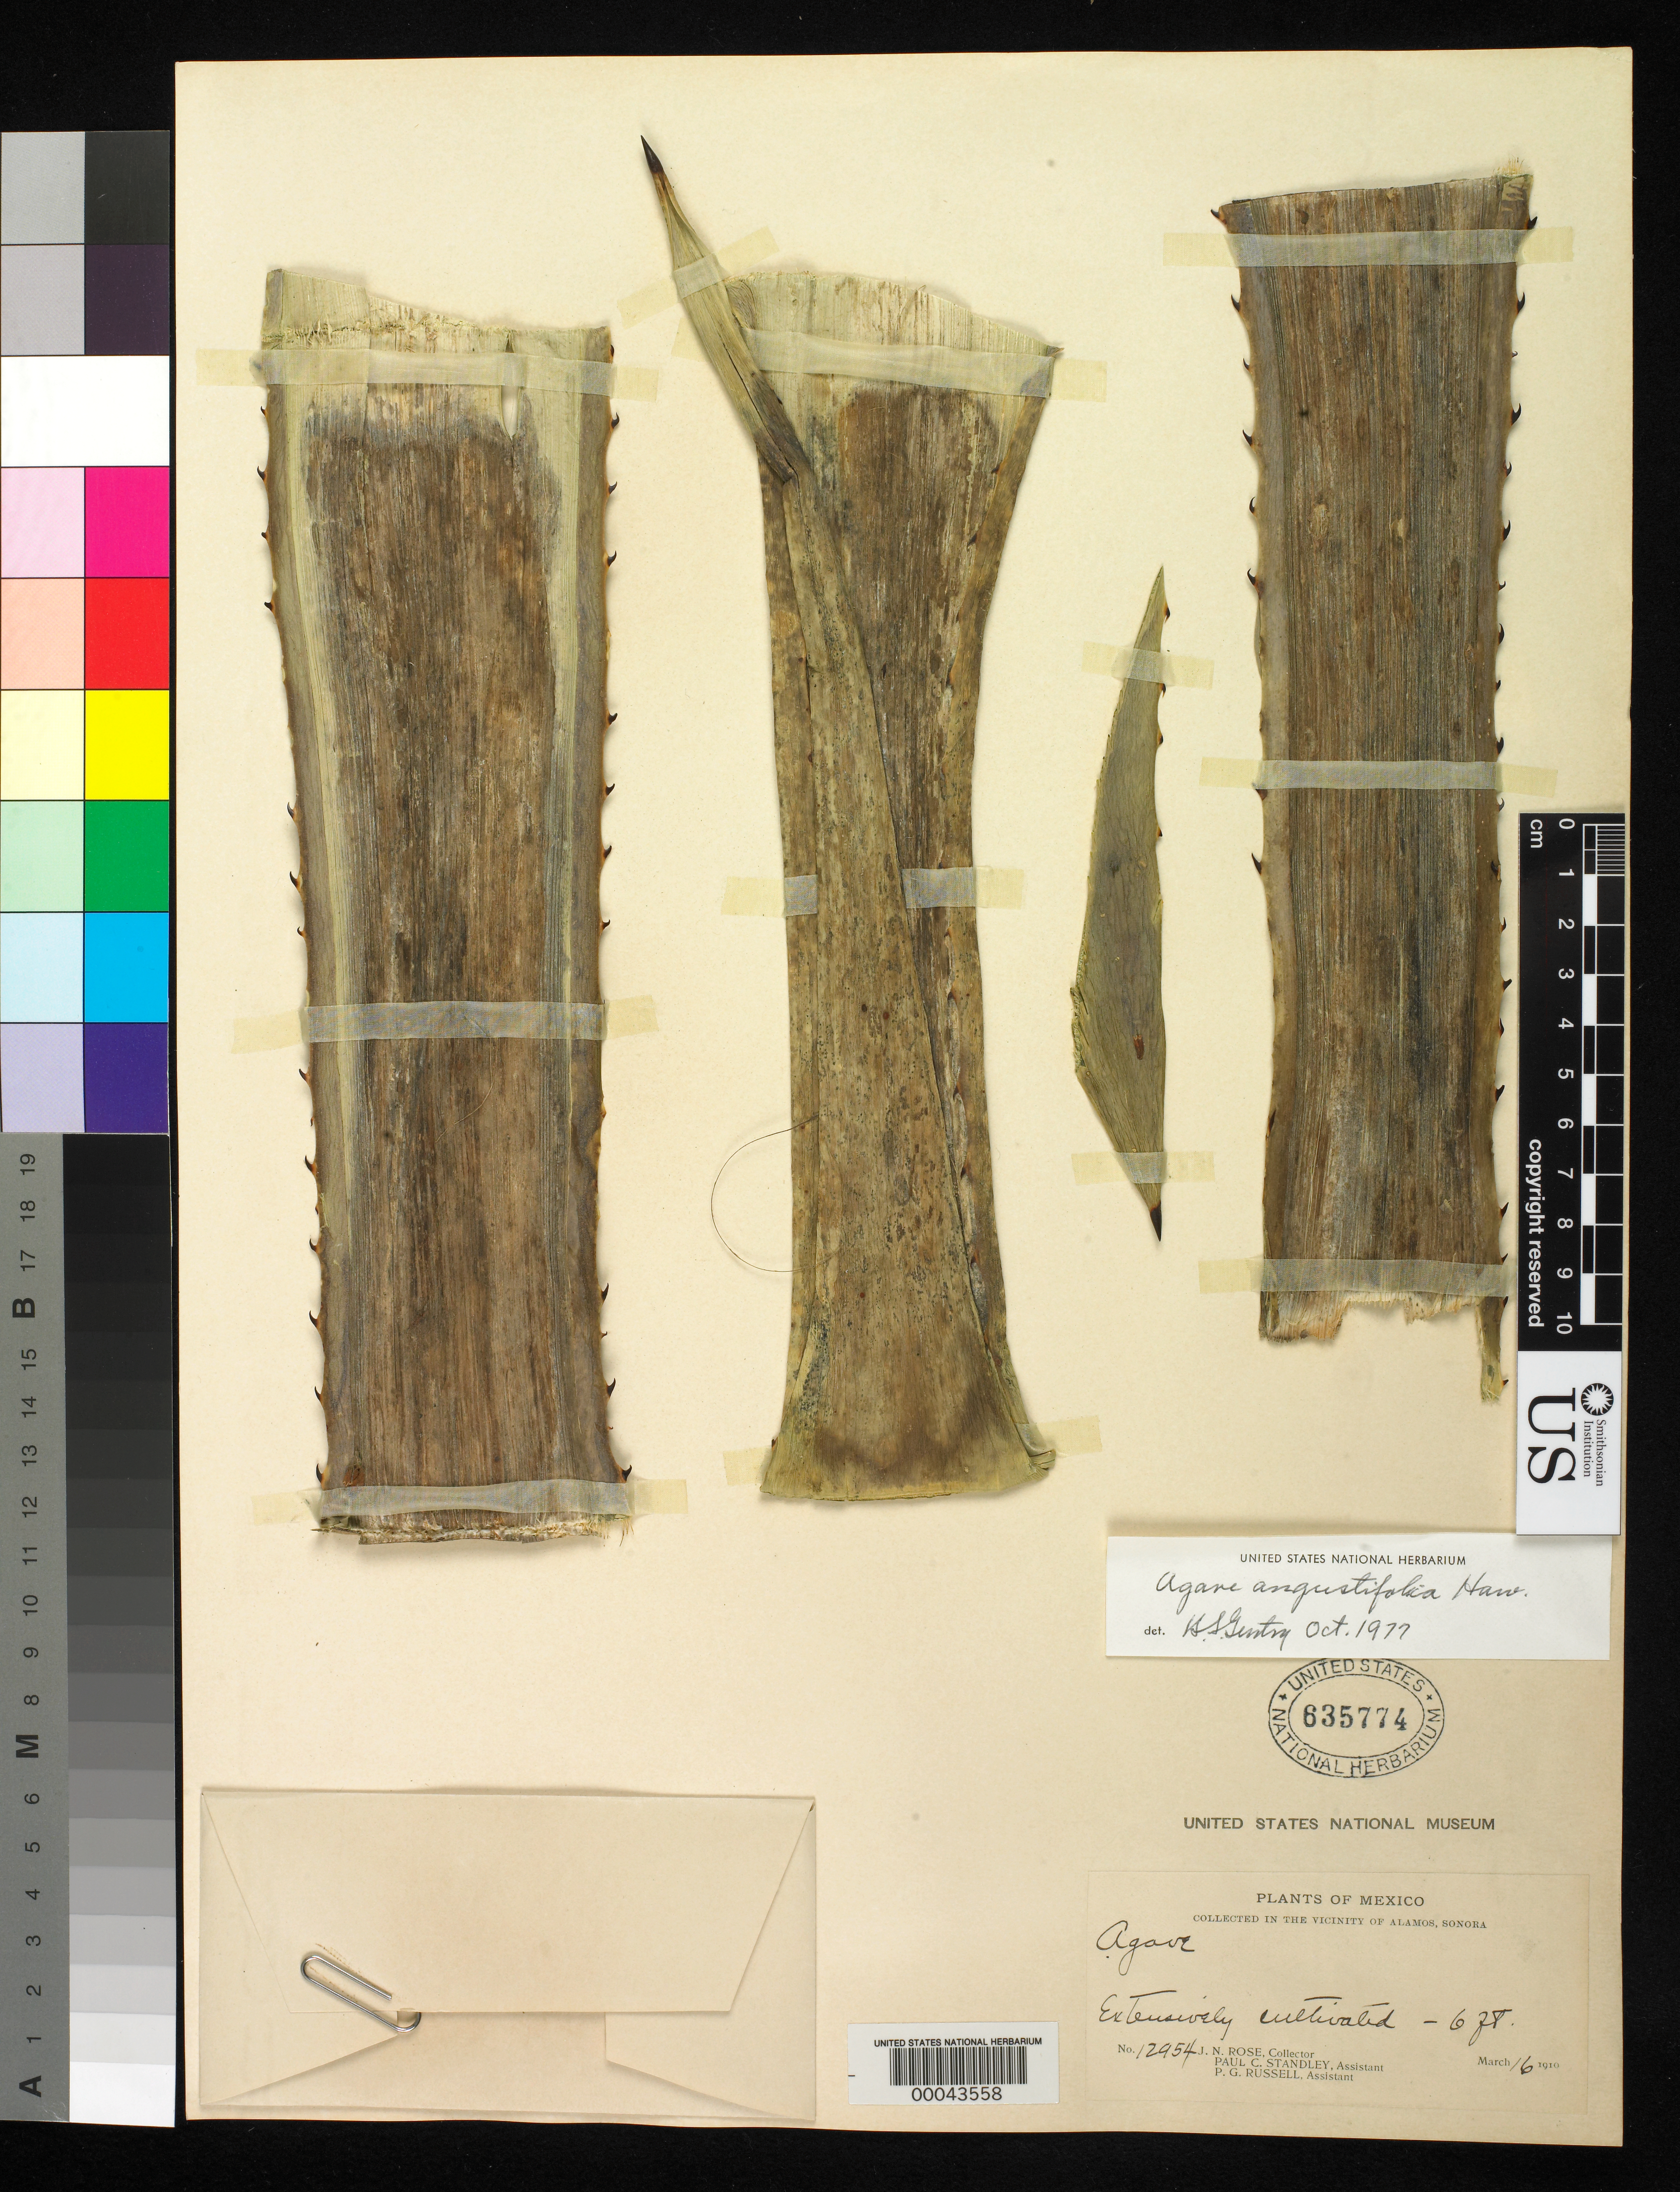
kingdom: Plantae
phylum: Tracheophyta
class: Liliopsida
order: Asparagales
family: Asparagaceae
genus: Agave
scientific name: Agave angustifolia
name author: Haw.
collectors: J. N. Rose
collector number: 12954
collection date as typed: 16 Mar 1910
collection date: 1910-03-16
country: Mexico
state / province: Sonora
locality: Alamos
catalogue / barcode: US 635774